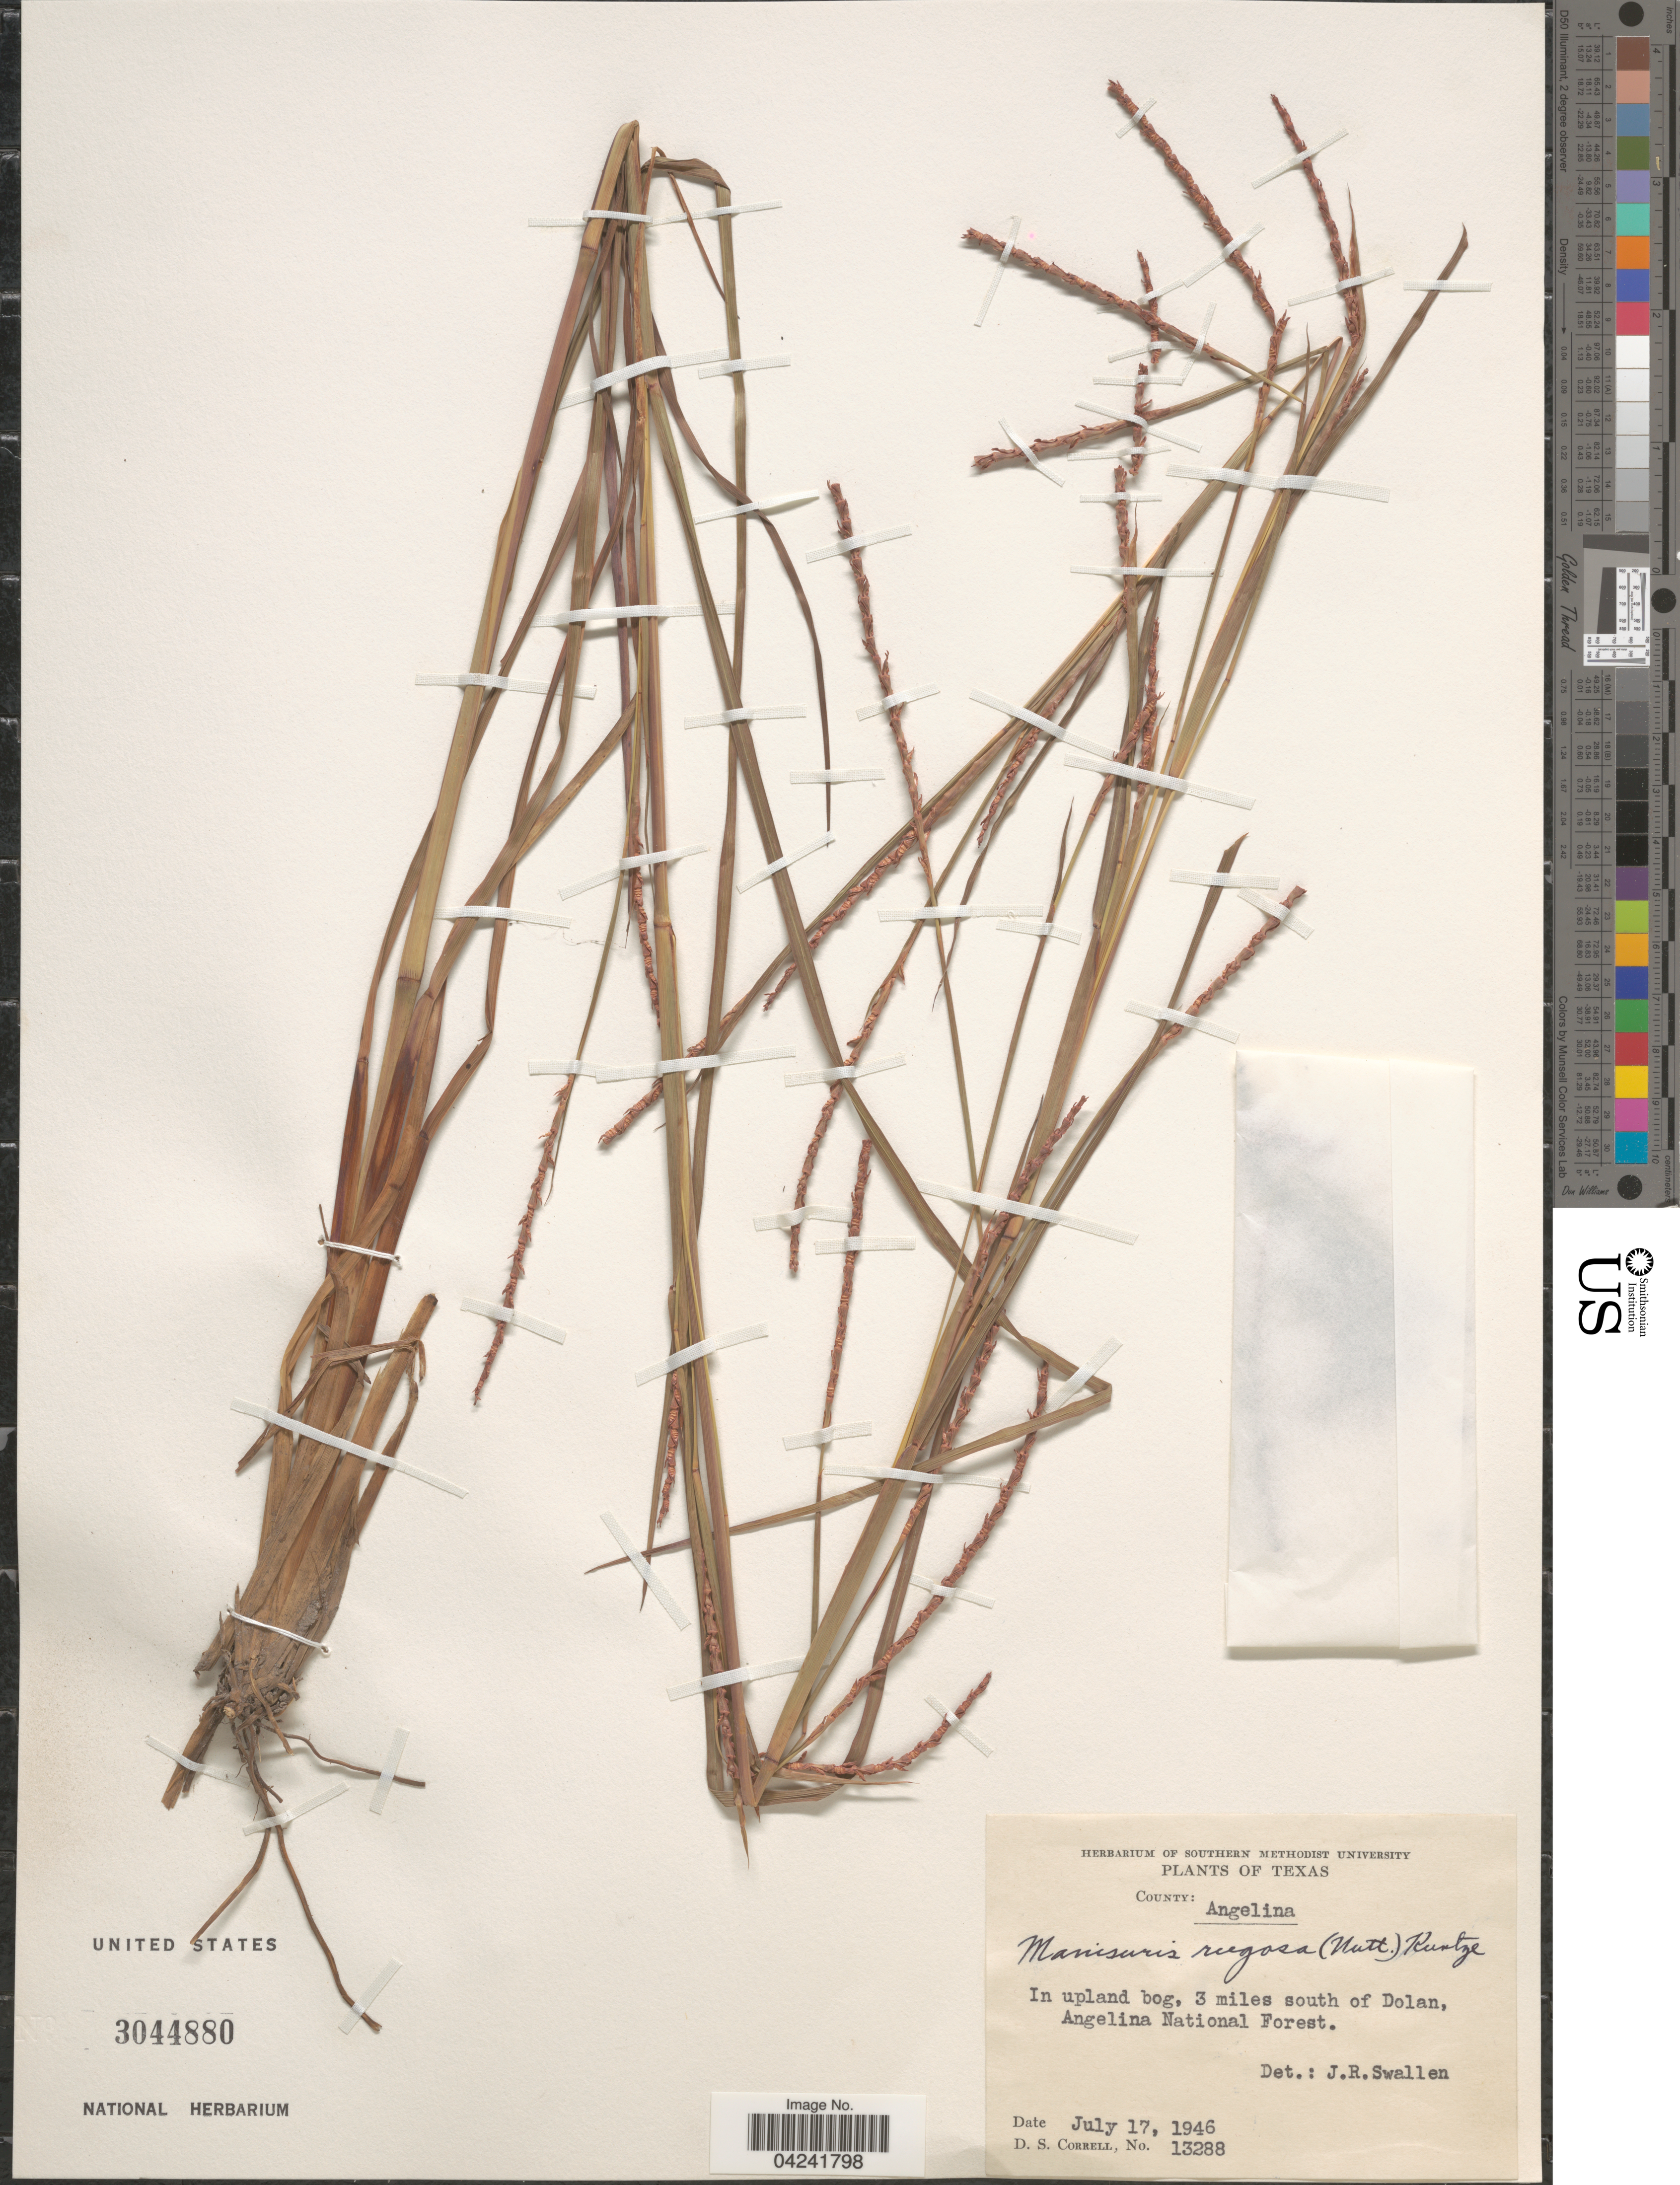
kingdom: Plantae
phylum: Tracheophyta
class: Liliopsida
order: Poales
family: Poaceae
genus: Mnesithea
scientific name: Mnesithea rugosa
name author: (Nutt.) de Koning & Sosef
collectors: D. S. Correll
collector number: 13288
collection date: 1946-07-17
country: United States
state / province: Texas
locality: County: Angelina. In upland bog, 3 miles south of Dolan, Angelina National Forest.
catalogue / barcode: US 3044880